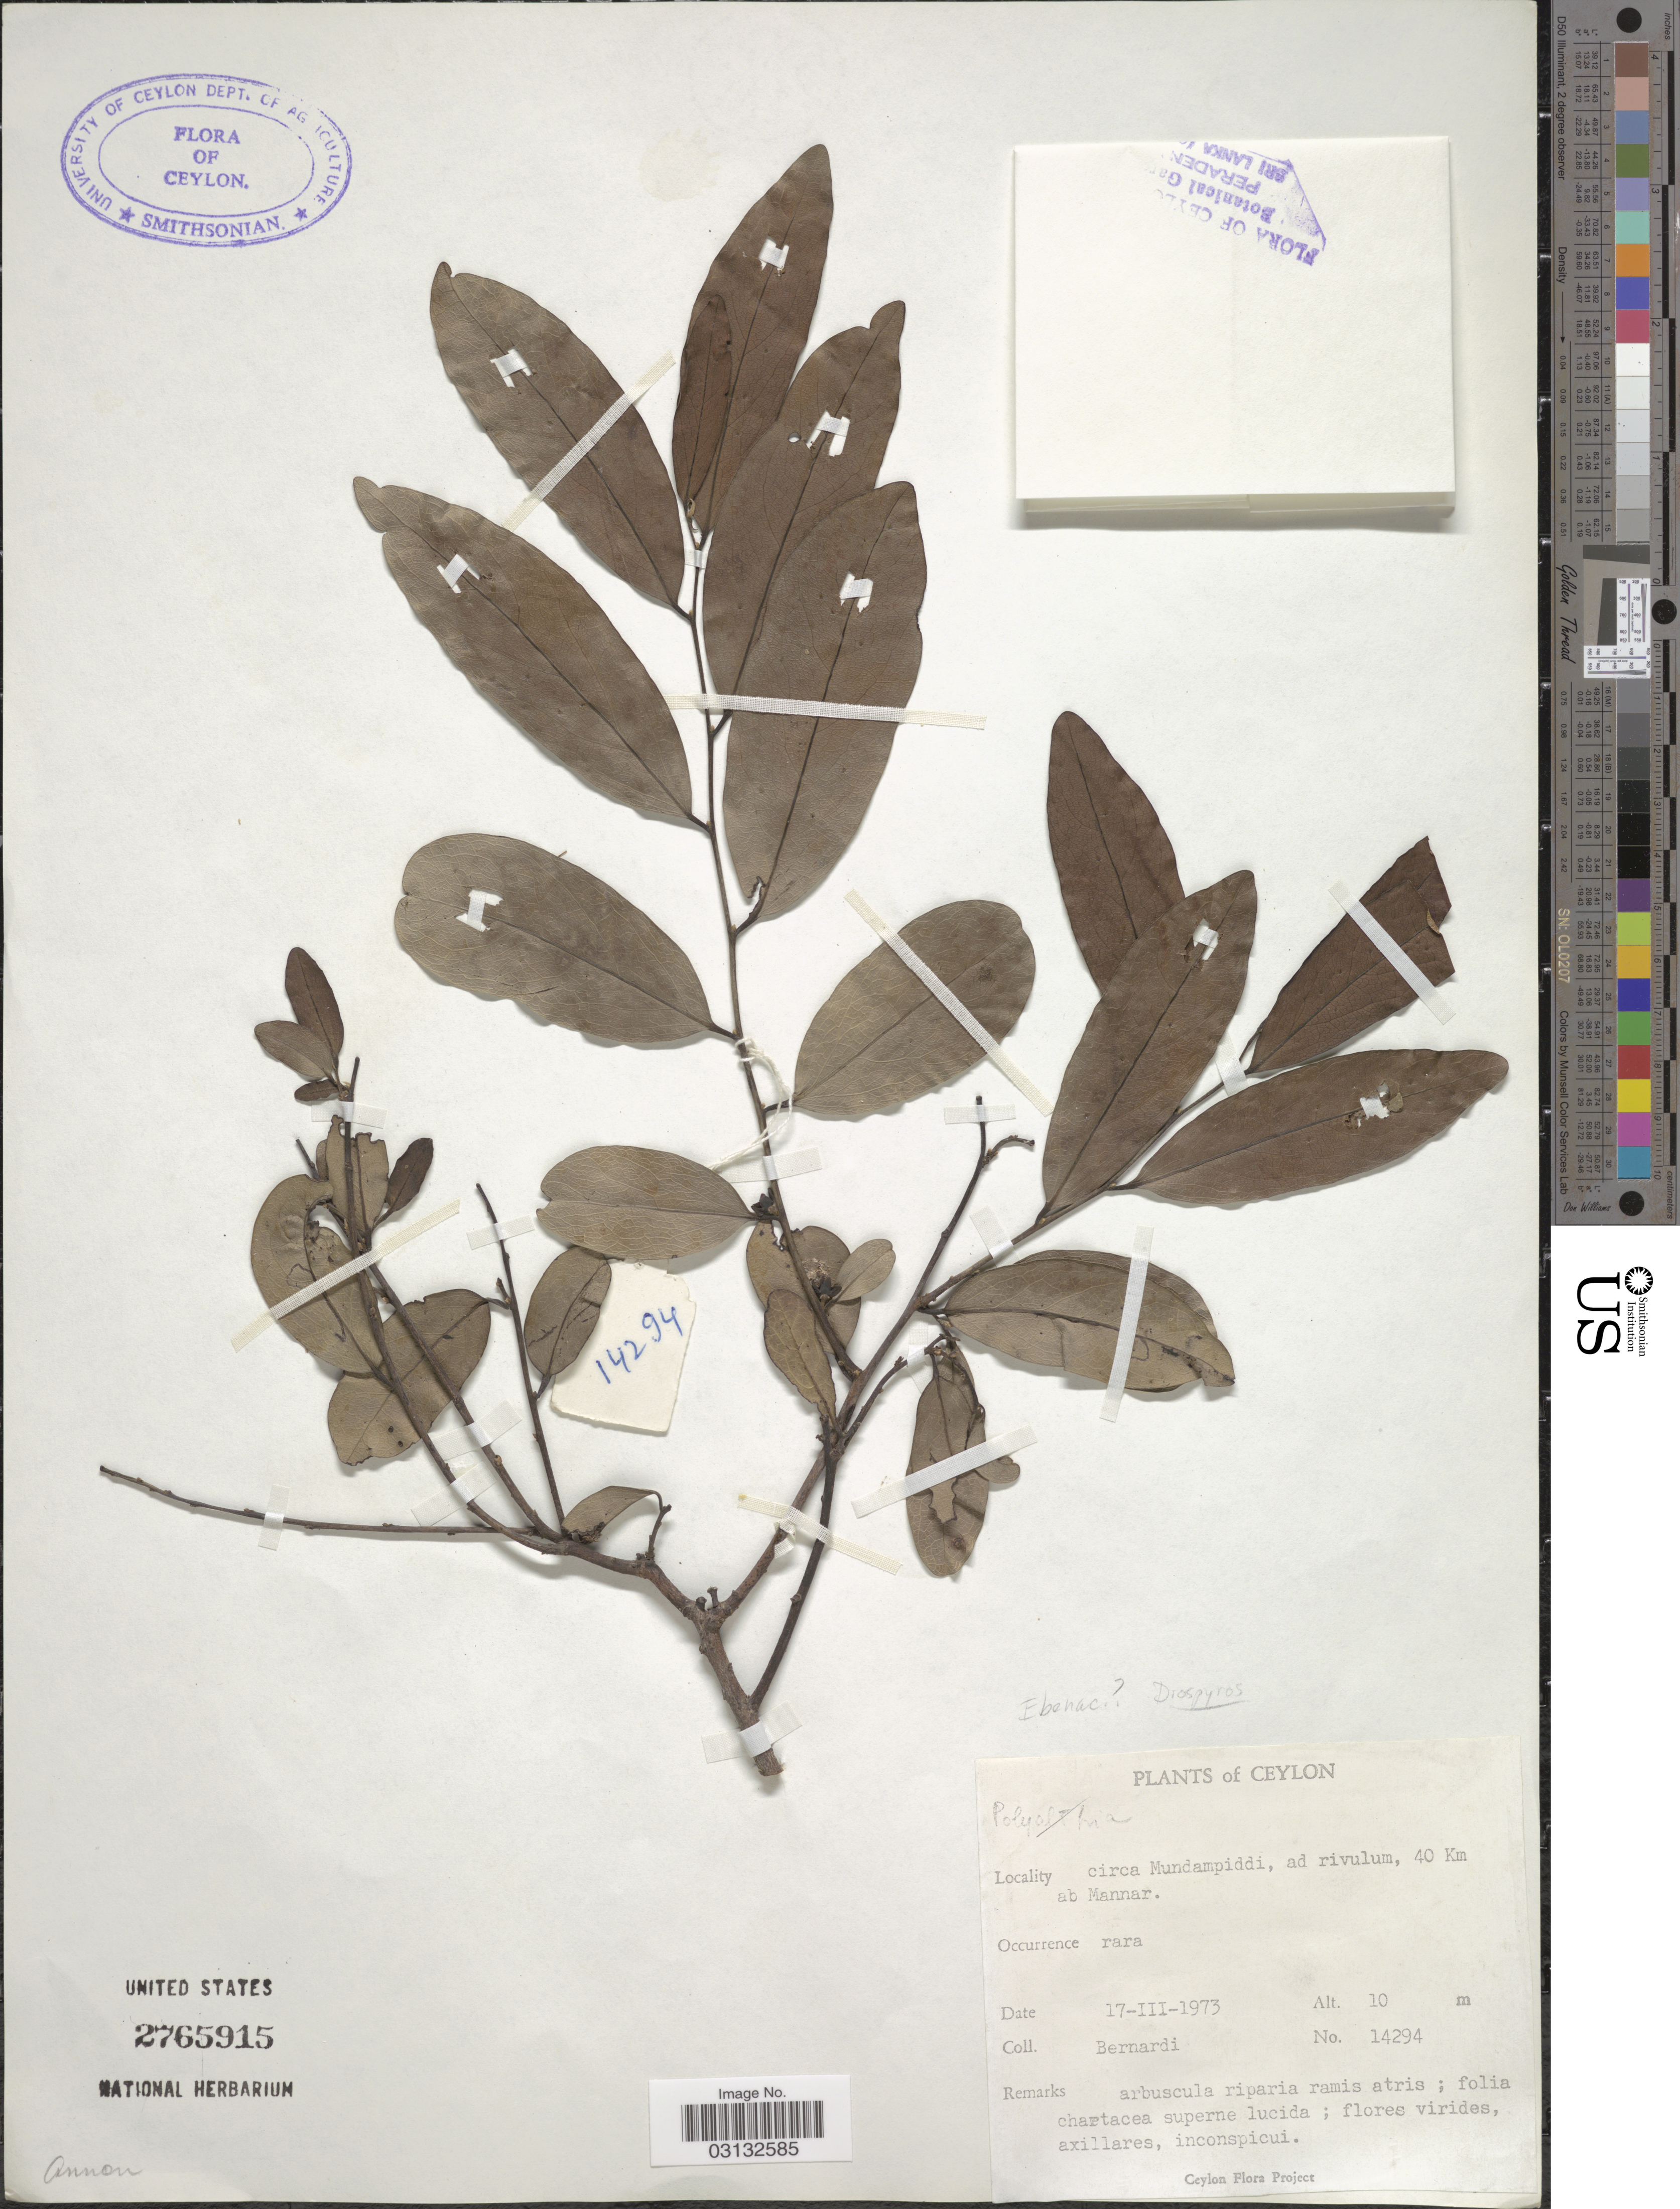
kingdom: Plantae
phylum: Tracheophyta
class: Magnoliopsida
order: Ericales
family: Ebenaceae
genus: Diospyros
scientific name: Diospyros sp.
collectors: Bernardi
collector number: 14294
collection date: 1973-03-17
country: Sri Lanka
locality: Ceylon. circa Mundampiddi, ad rivulum, 40 Km ab Mannar.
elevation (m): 10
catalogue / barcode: US 2765915